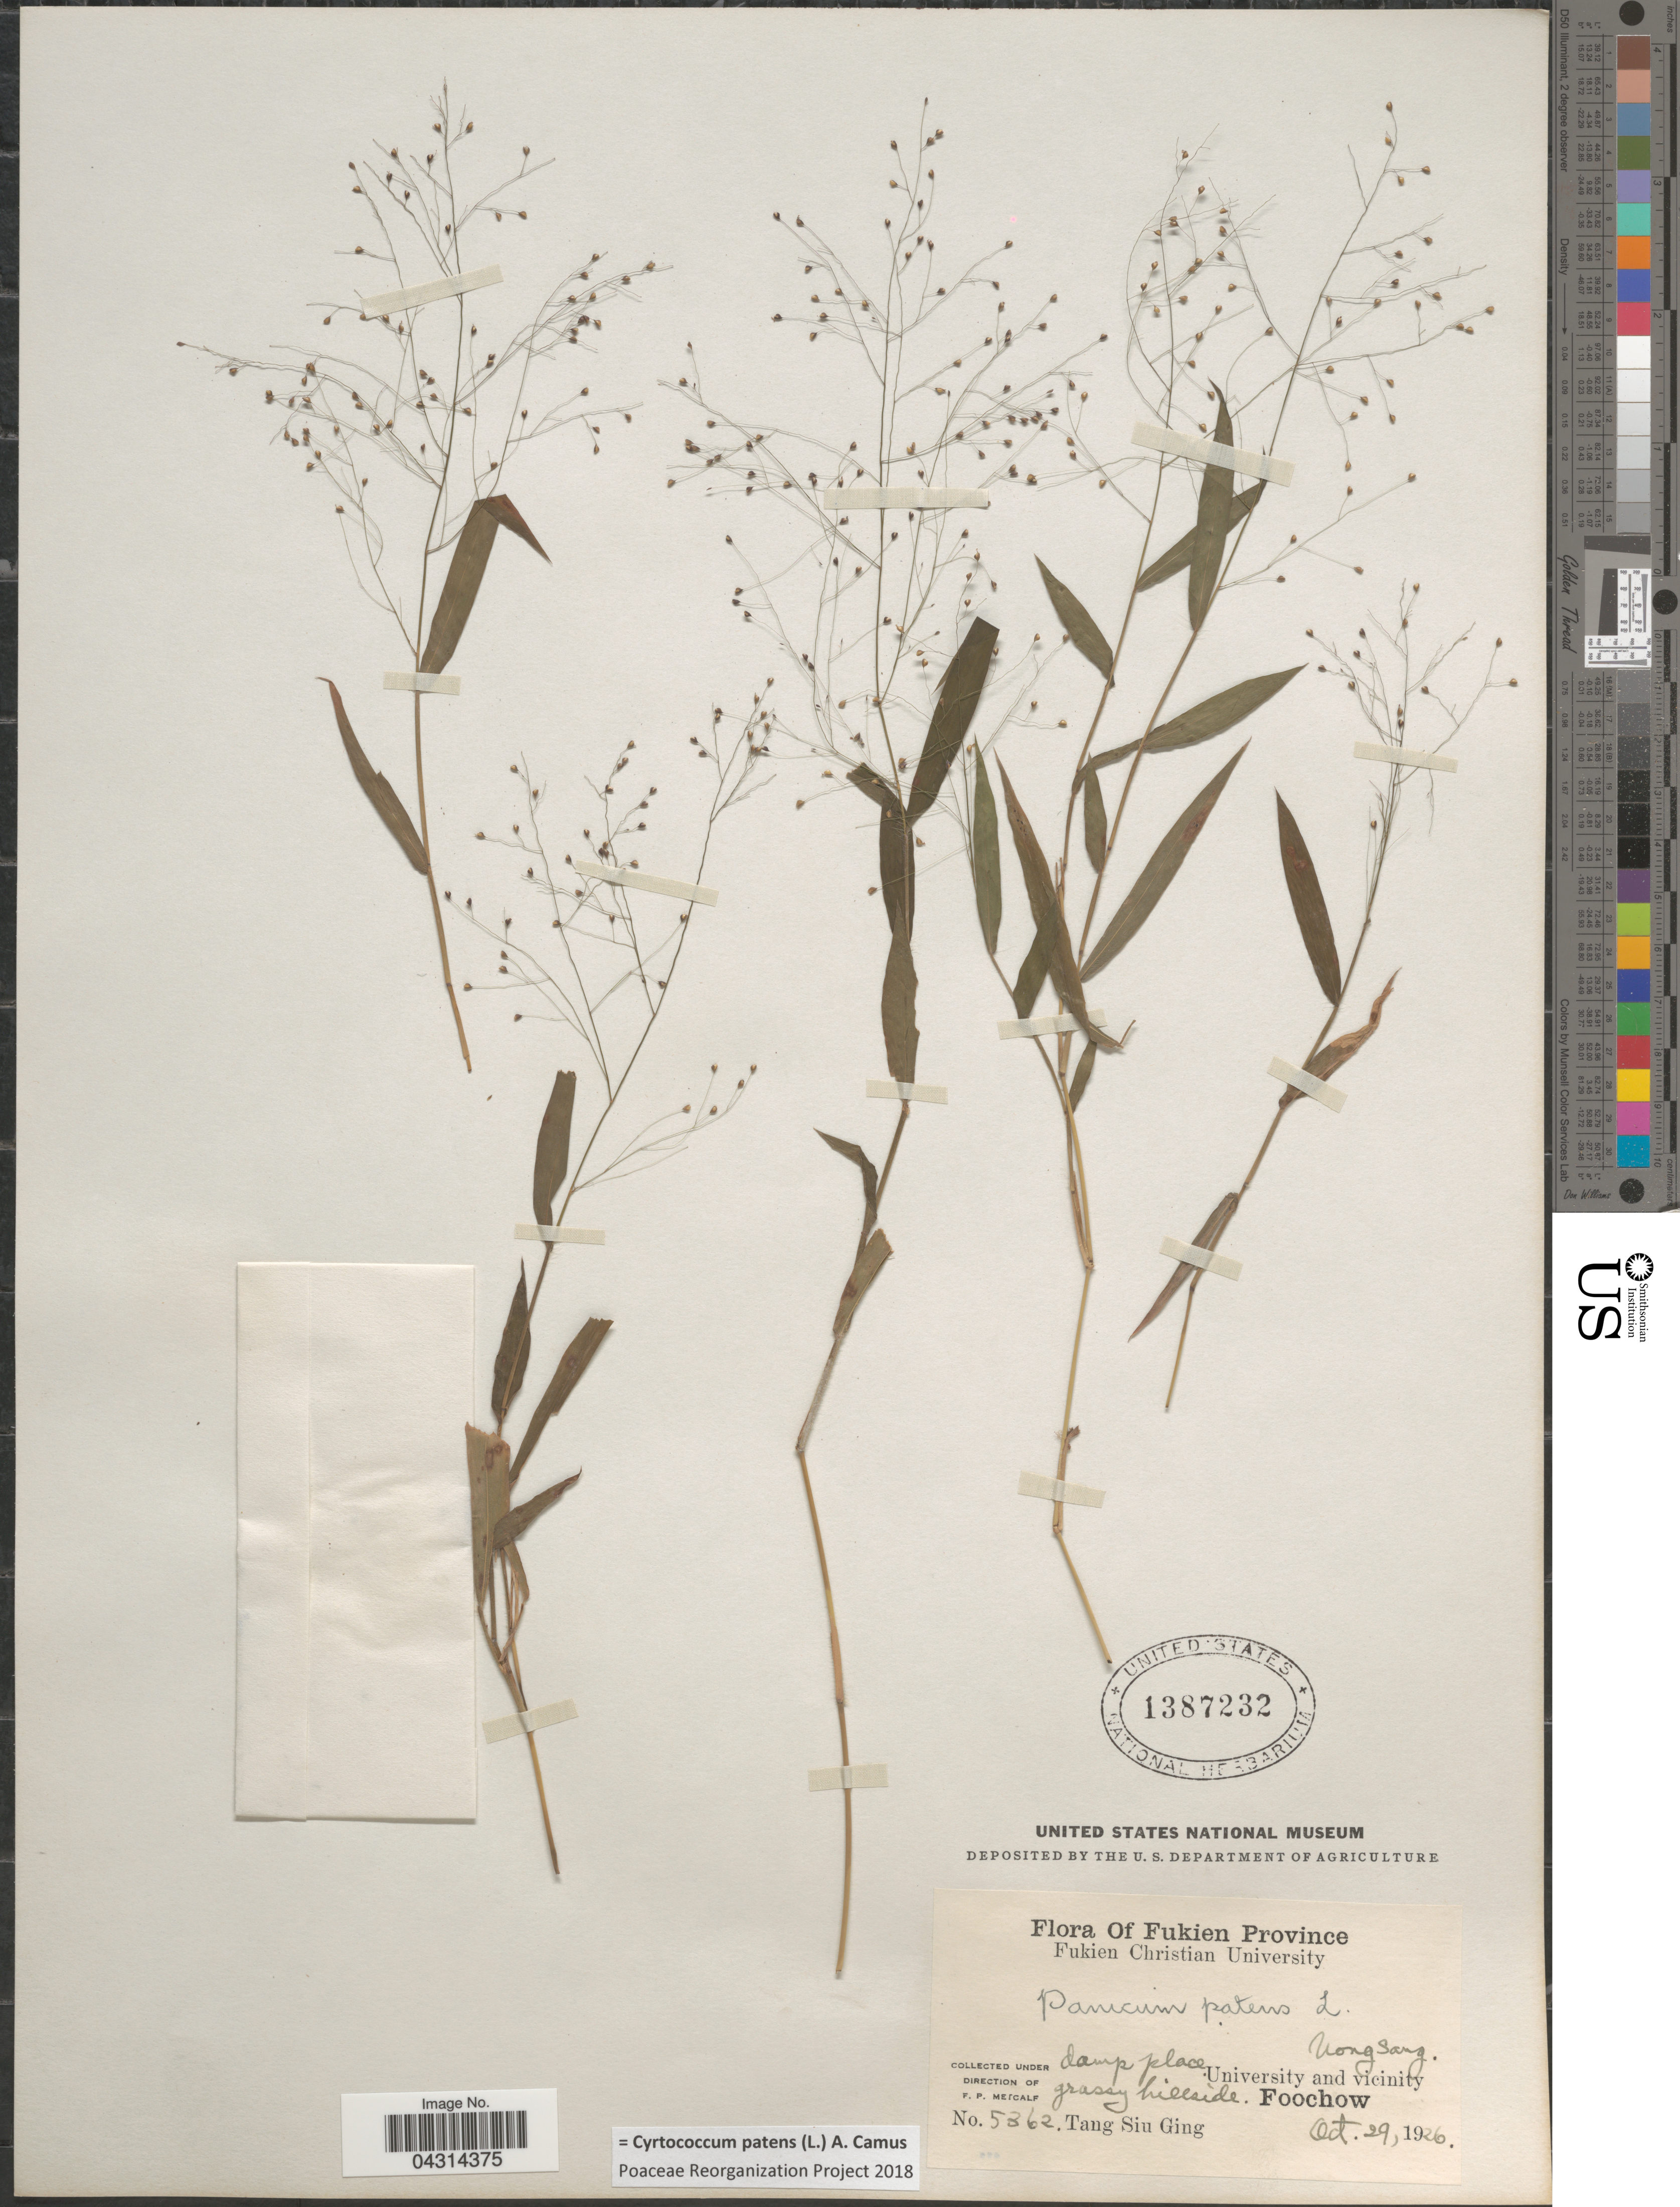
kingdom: Plantae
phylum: Tracheophyta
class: Liliopsida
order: Poales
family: Poaceae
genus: Cyrtococcum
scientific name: Cyrtococcum patens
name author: (L.) A. Camus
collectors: F. Metcalf & T. Ging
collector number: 5362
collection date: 1926-10-29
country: China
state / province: Fujian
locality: Fukien Province. Nong Sang. University and vicinity. Foochow.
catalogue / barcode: US 1387232